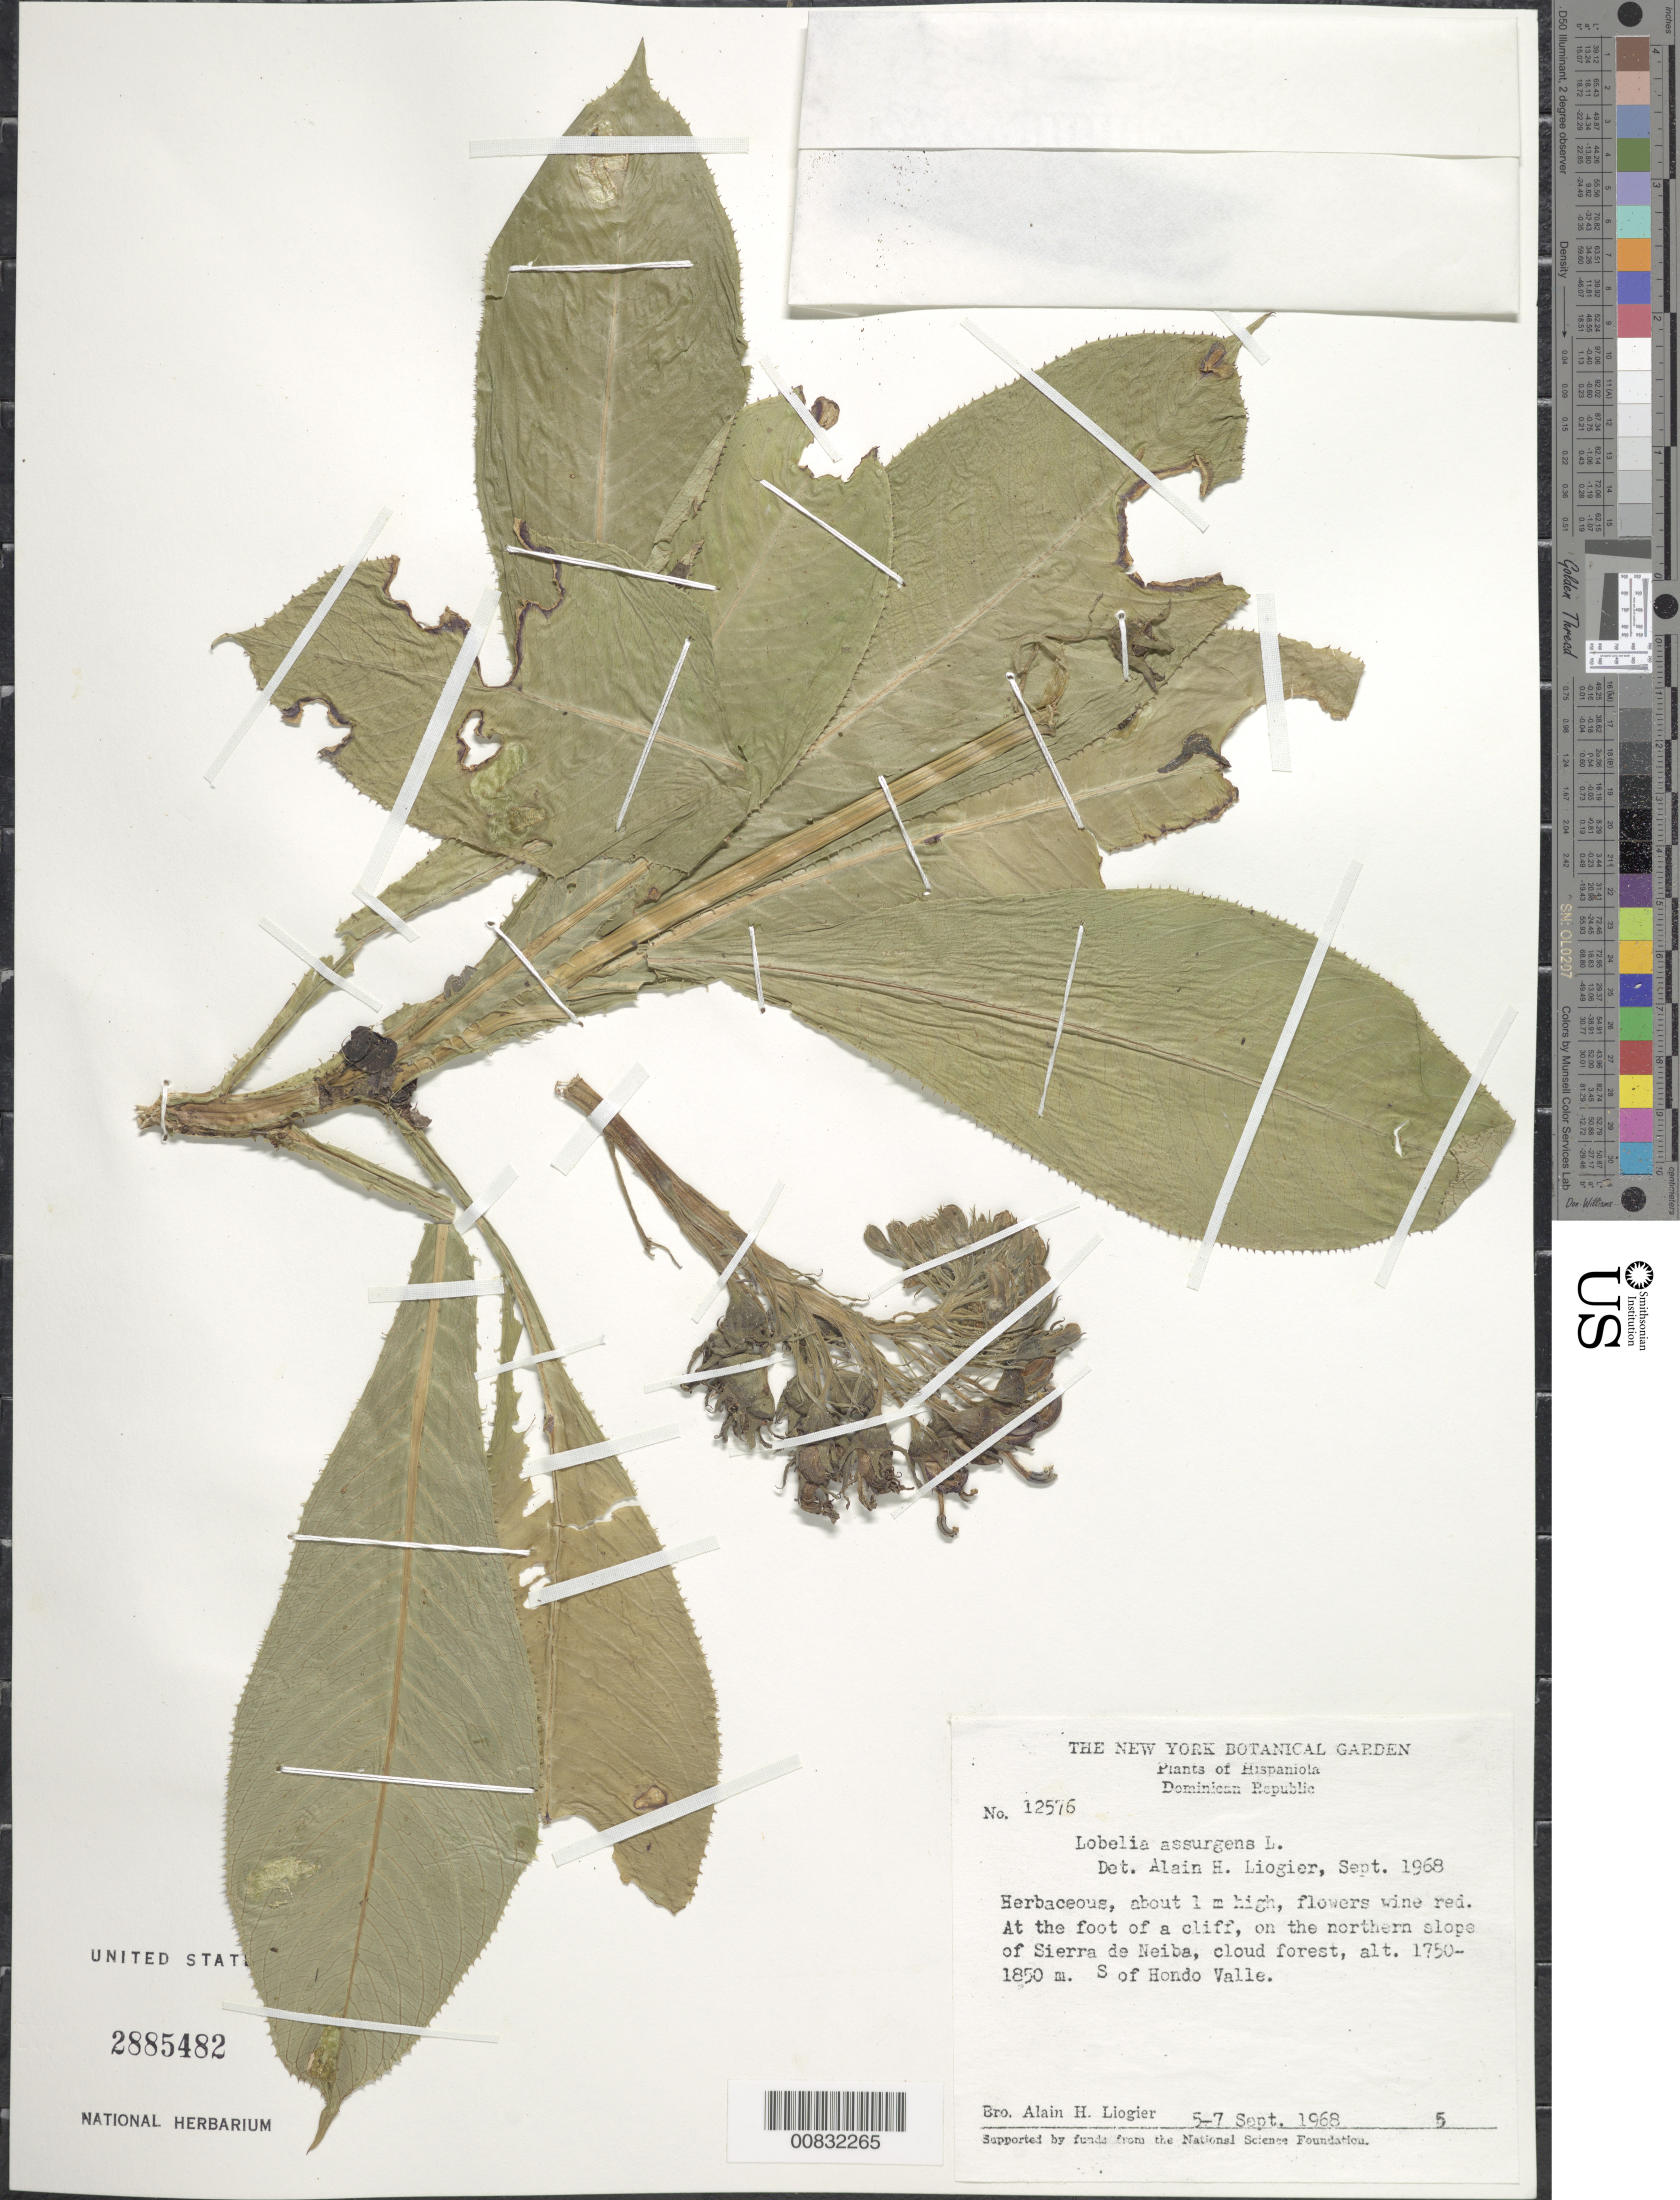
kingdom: Plantae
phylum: Tracheophyta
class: Magnoliopsida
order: Asterales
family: Campanulaceae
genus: Lobelia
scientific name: Lobelia assurgens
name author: L.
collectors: A. H. Liogier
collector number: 12576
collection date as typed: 05 Sep 1968 to 07 Sep 1968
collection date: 1968-09-05/1968-09-07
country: Dominican Republic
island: Hispaniola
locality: Northern slope of Sierra de Neiba, S of Hondo Valle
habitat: At foot of cliff in cloud forest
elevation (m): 1750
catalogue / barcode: US 2885482